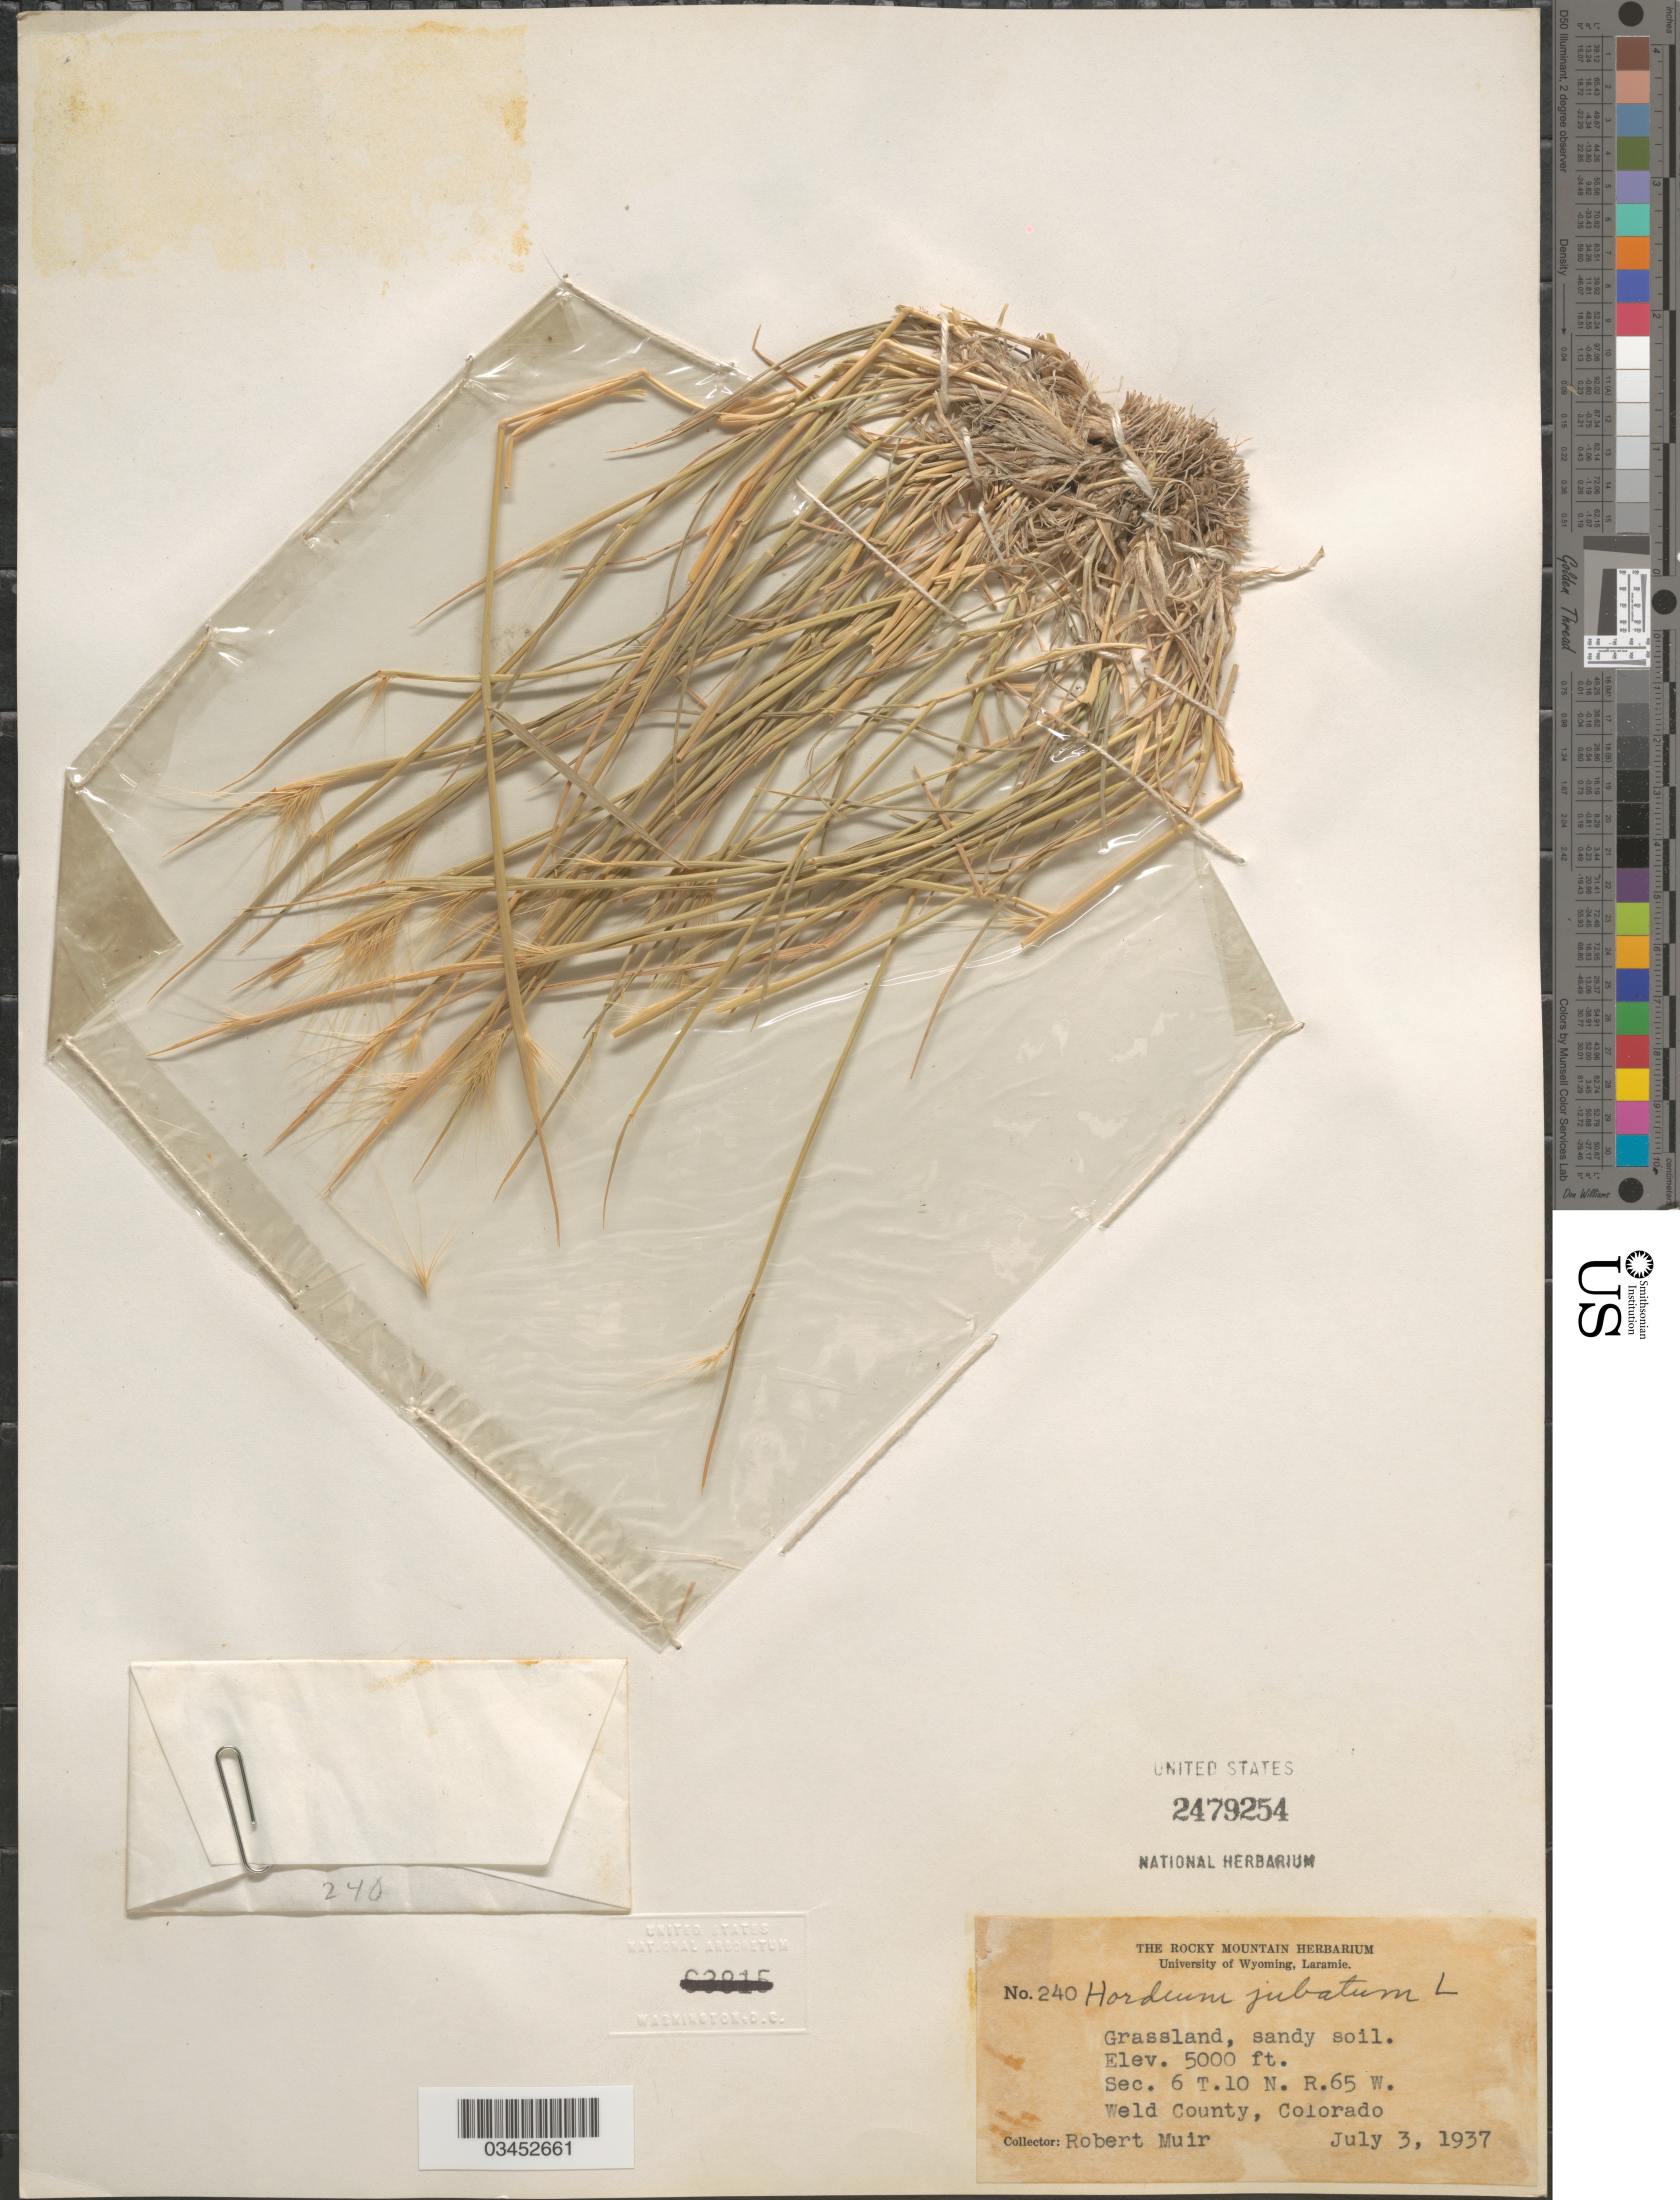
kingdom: Plantae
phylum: Tracheophyta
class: Liliopsida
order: Poales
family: Poaceae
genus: Hordeum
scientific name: Hordeum jubatum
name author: L.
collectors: R. Muir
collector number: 240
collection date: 1937-07-03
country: United States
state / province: Colorado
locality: Grassland, sandy soil. Sec. 6 T.10 N. R.65 W. Weld County.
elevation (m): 1524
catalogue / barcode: US 2479254